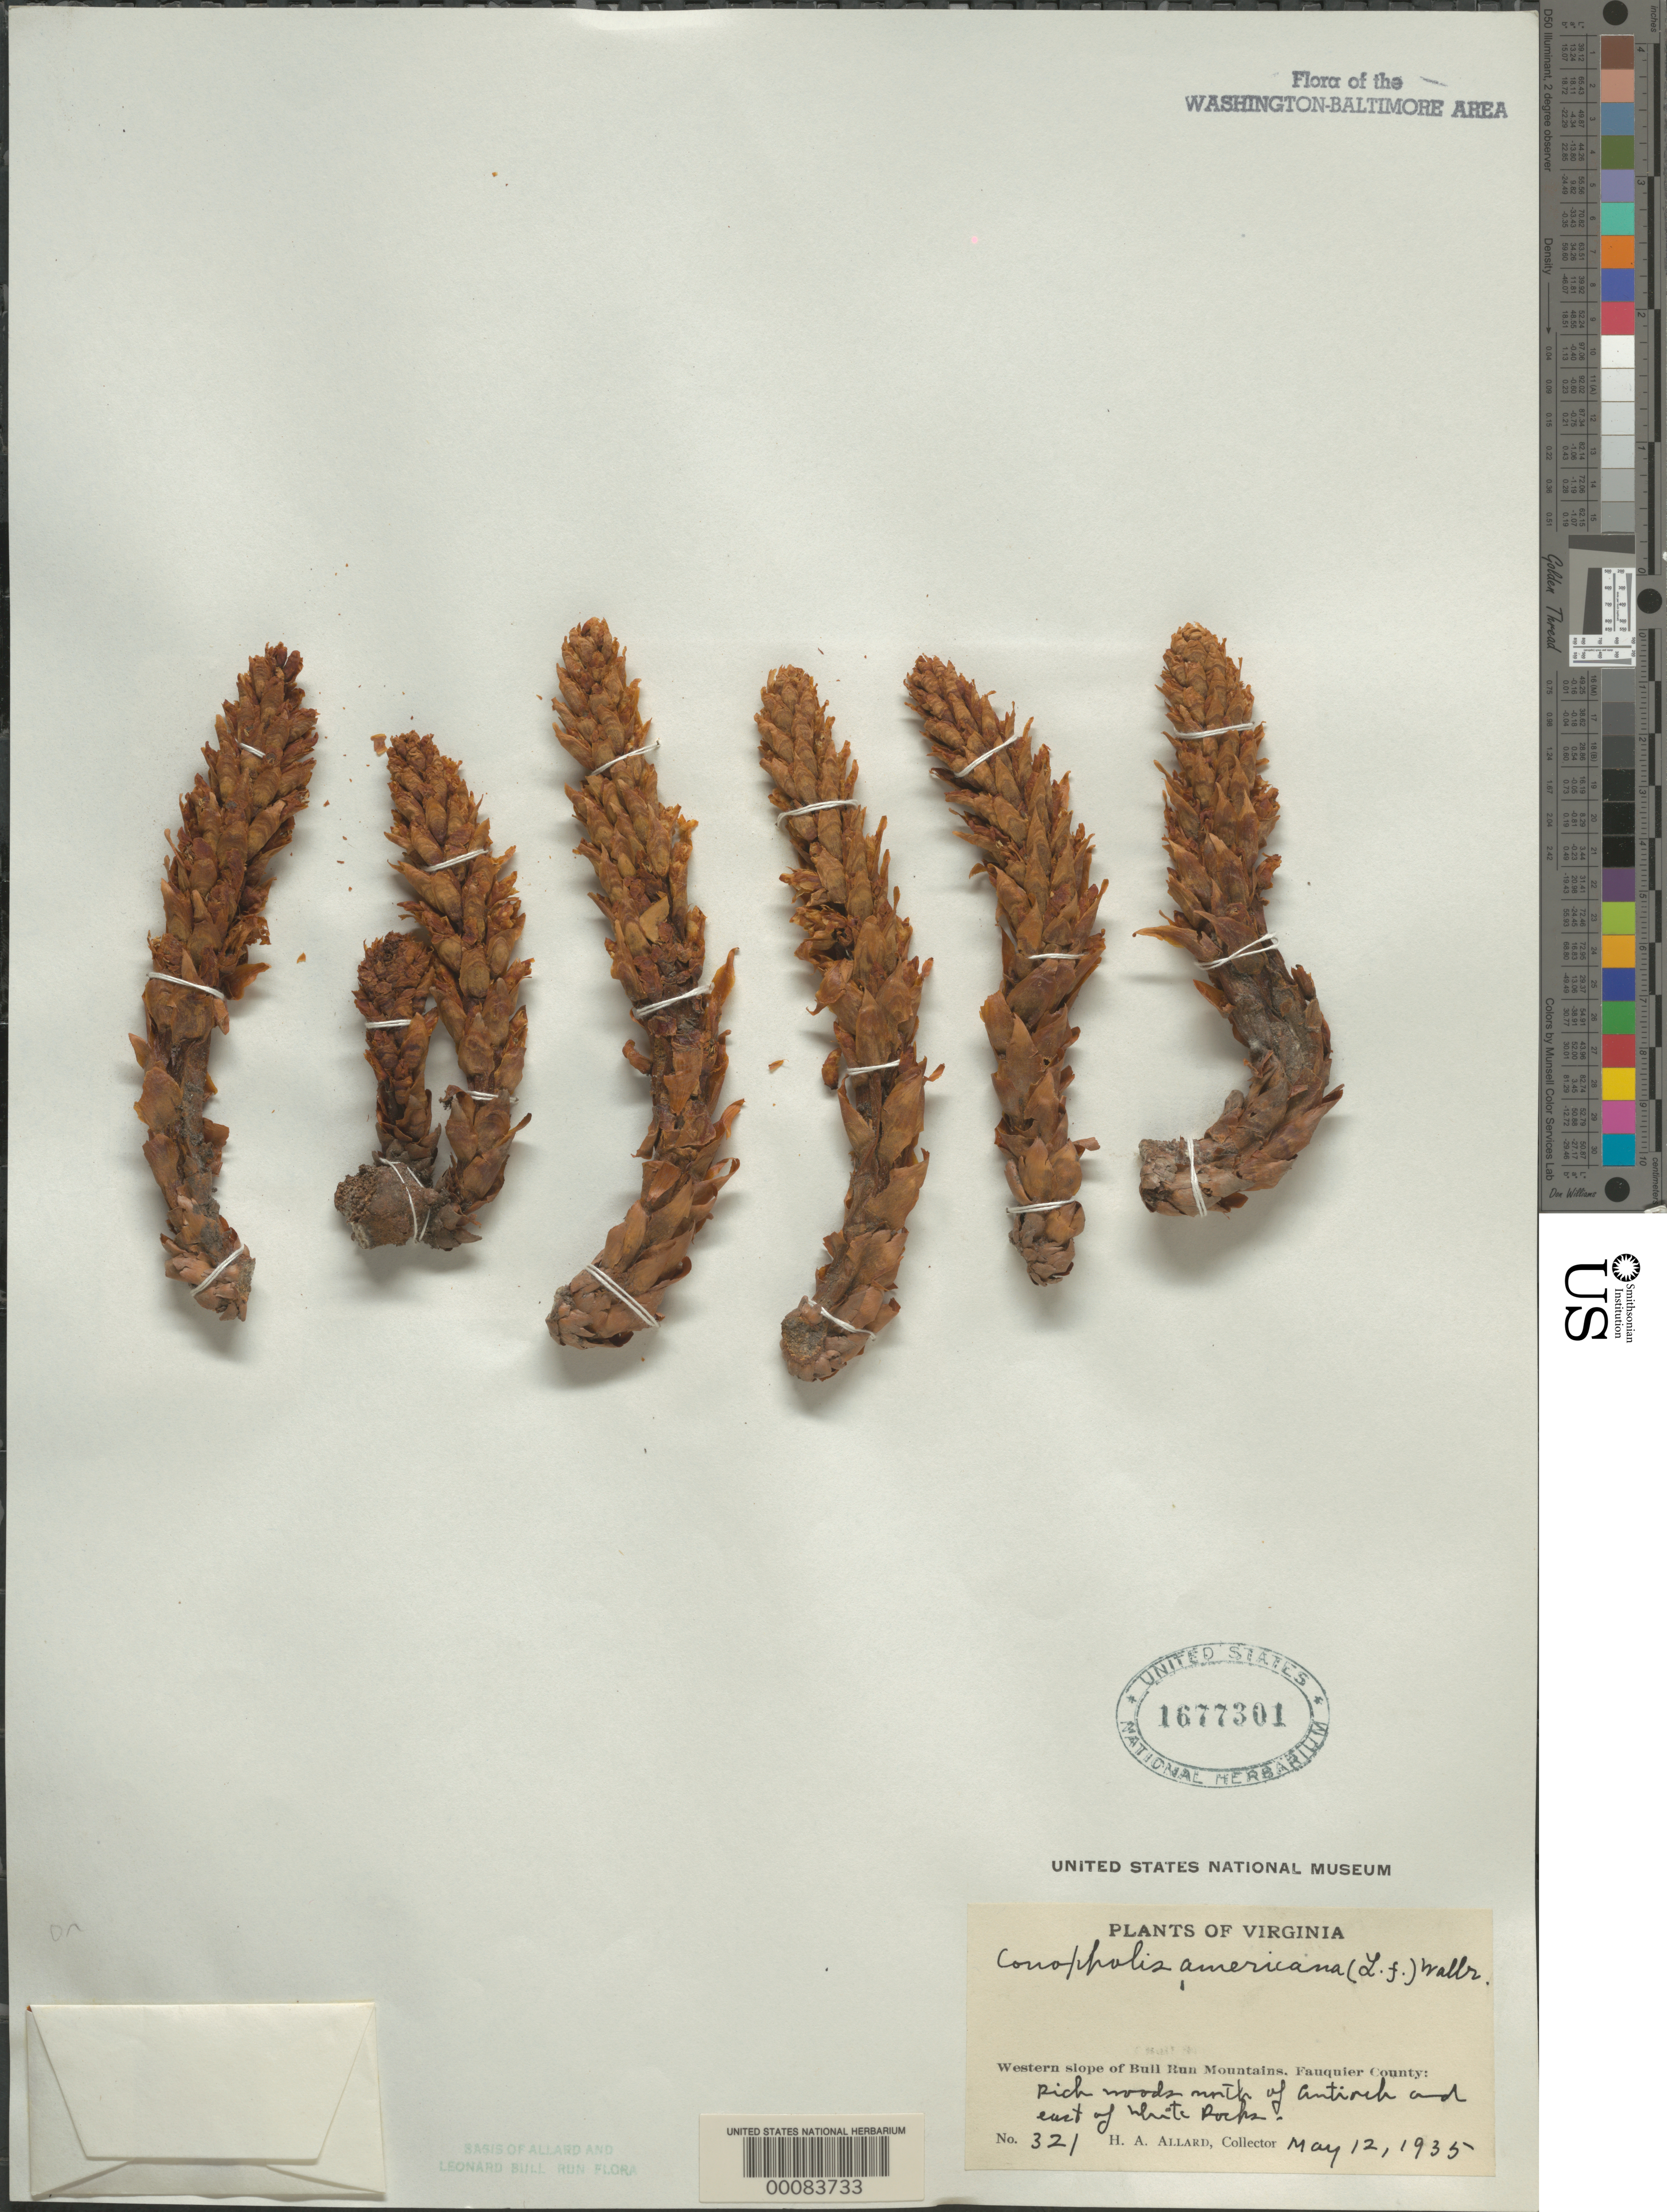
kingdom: Plantae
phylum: Tracheophyta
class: Magnoliopsida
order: Lamiales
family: Orobanchaceae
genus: Conopholis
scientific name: Conopholis americana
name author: (L. f.) Wallr.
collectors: H. A. Allard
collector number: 321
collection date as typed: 12 May 1935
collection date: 1935-05-12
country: United States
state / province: Virginia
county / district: Fauquier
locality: North of Antioch and east of White Rocks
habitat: Rich woods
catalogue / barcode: US 1677301